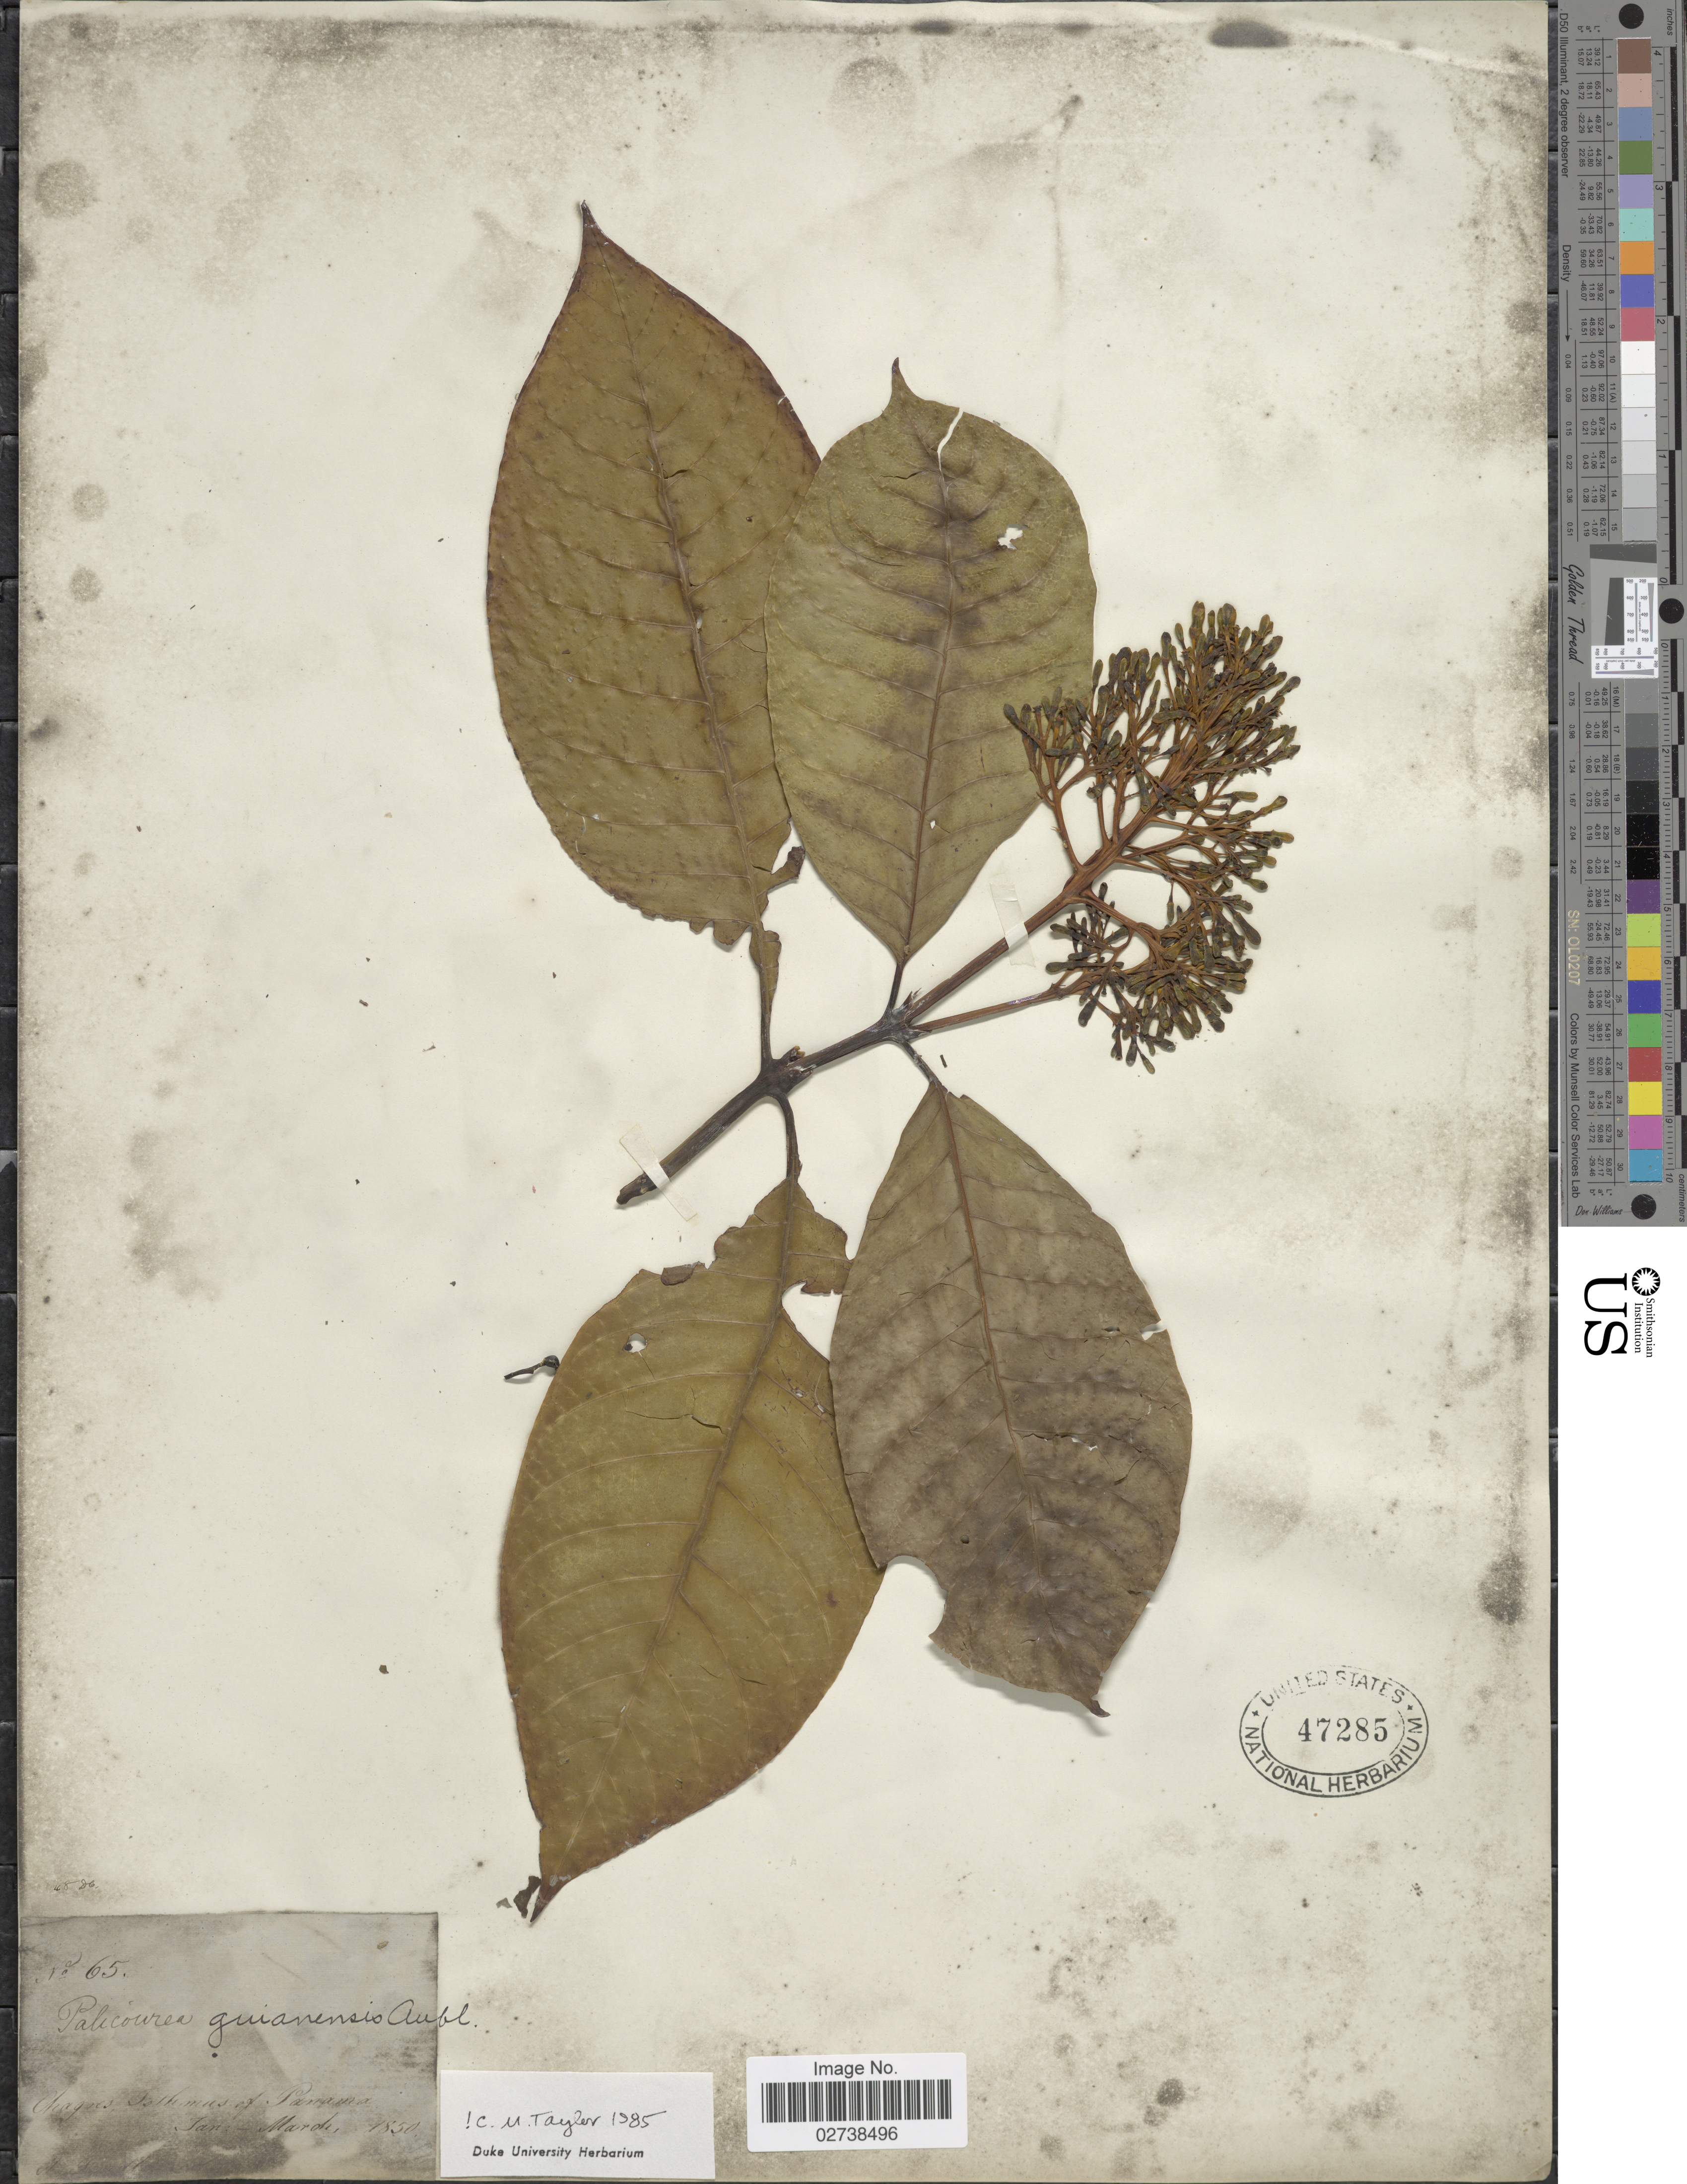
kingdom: Plantae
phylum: Tracheophyta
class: Magnoliopsida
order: Gentianales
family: Rubiaceae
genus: Palicourea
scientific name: Palicourea guianensis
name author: Aubl.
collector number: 65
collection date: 1850-01/1850-03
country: Panama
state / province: Panamá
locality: Chagres, Isthmus of Panama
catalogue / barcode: US 47285